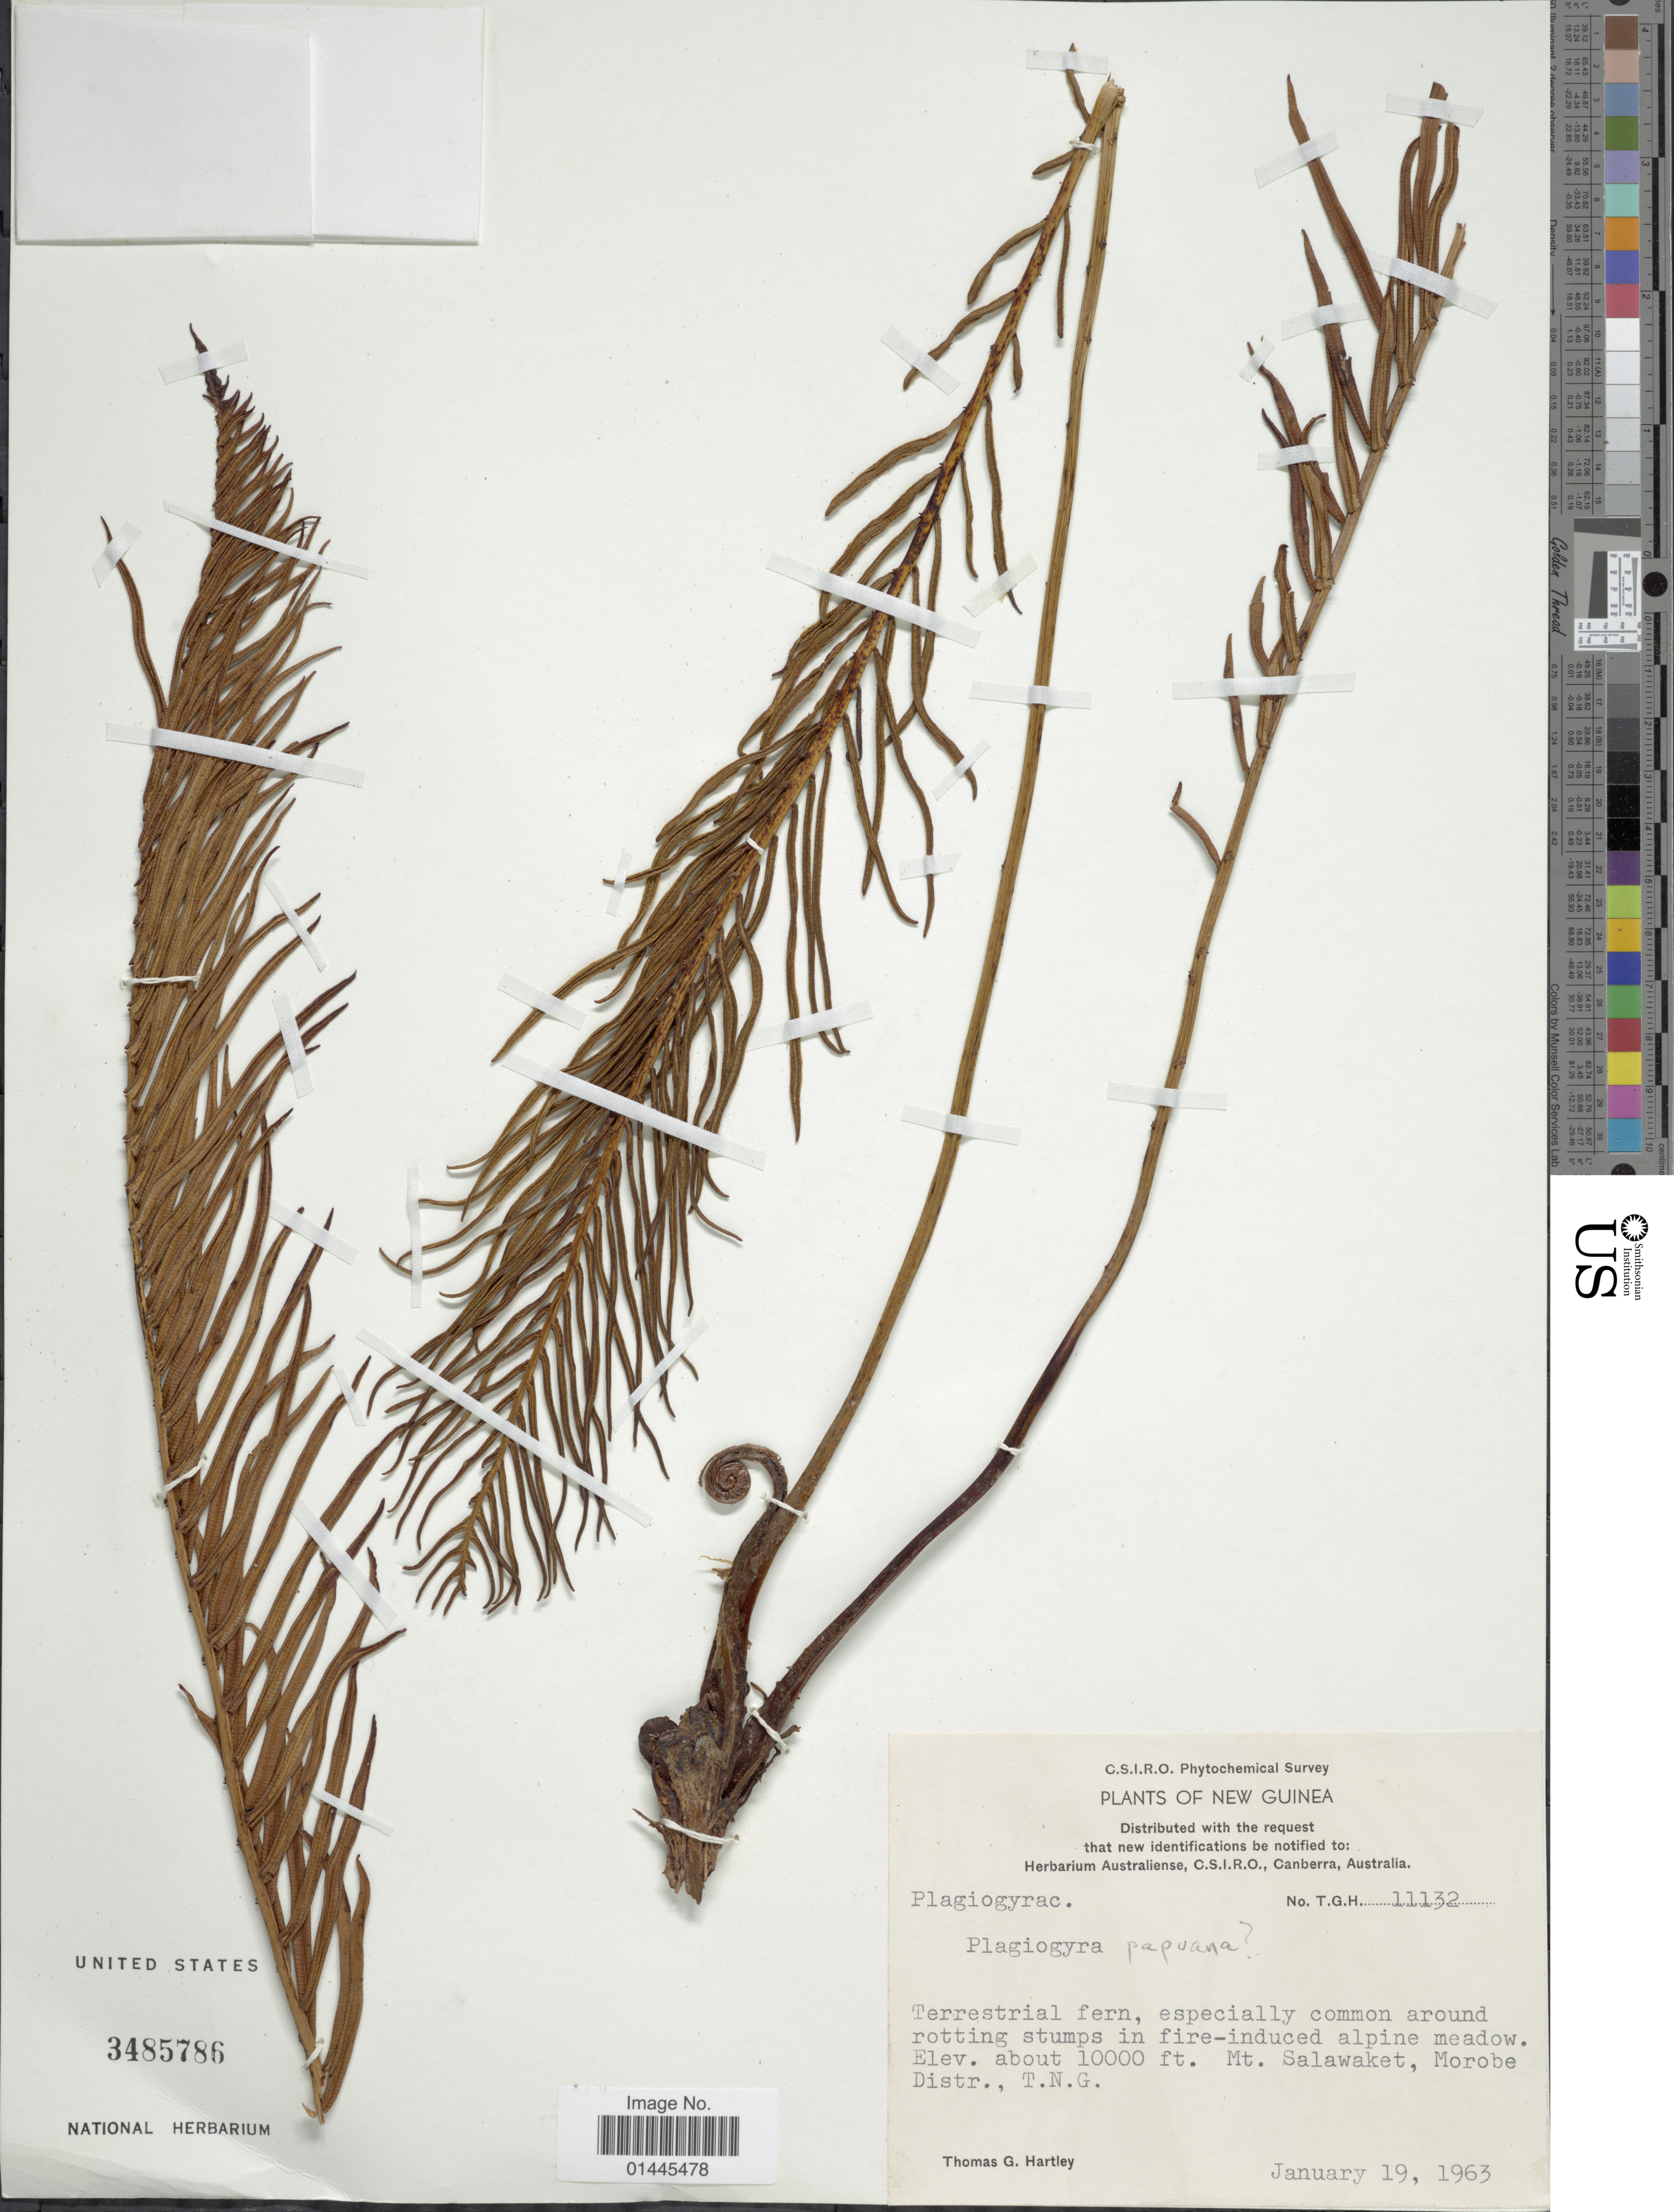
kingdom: Plantae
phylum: Tracheophyta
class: Polypodiopsida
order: Cyatheales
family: Plagiogyriaceae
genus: Plagiogyria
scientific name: Plagiogyria papuana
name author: C. Chr.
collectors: T. G. Hartley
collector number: T.G.H. 11132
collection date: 1963-01-19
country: Papua New Guinea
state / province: Morobe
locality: Common around stumps in fire-induced alpine meadow, Mt. Salawaket, T.N.G.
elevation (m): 3048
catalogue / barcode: US 3485786